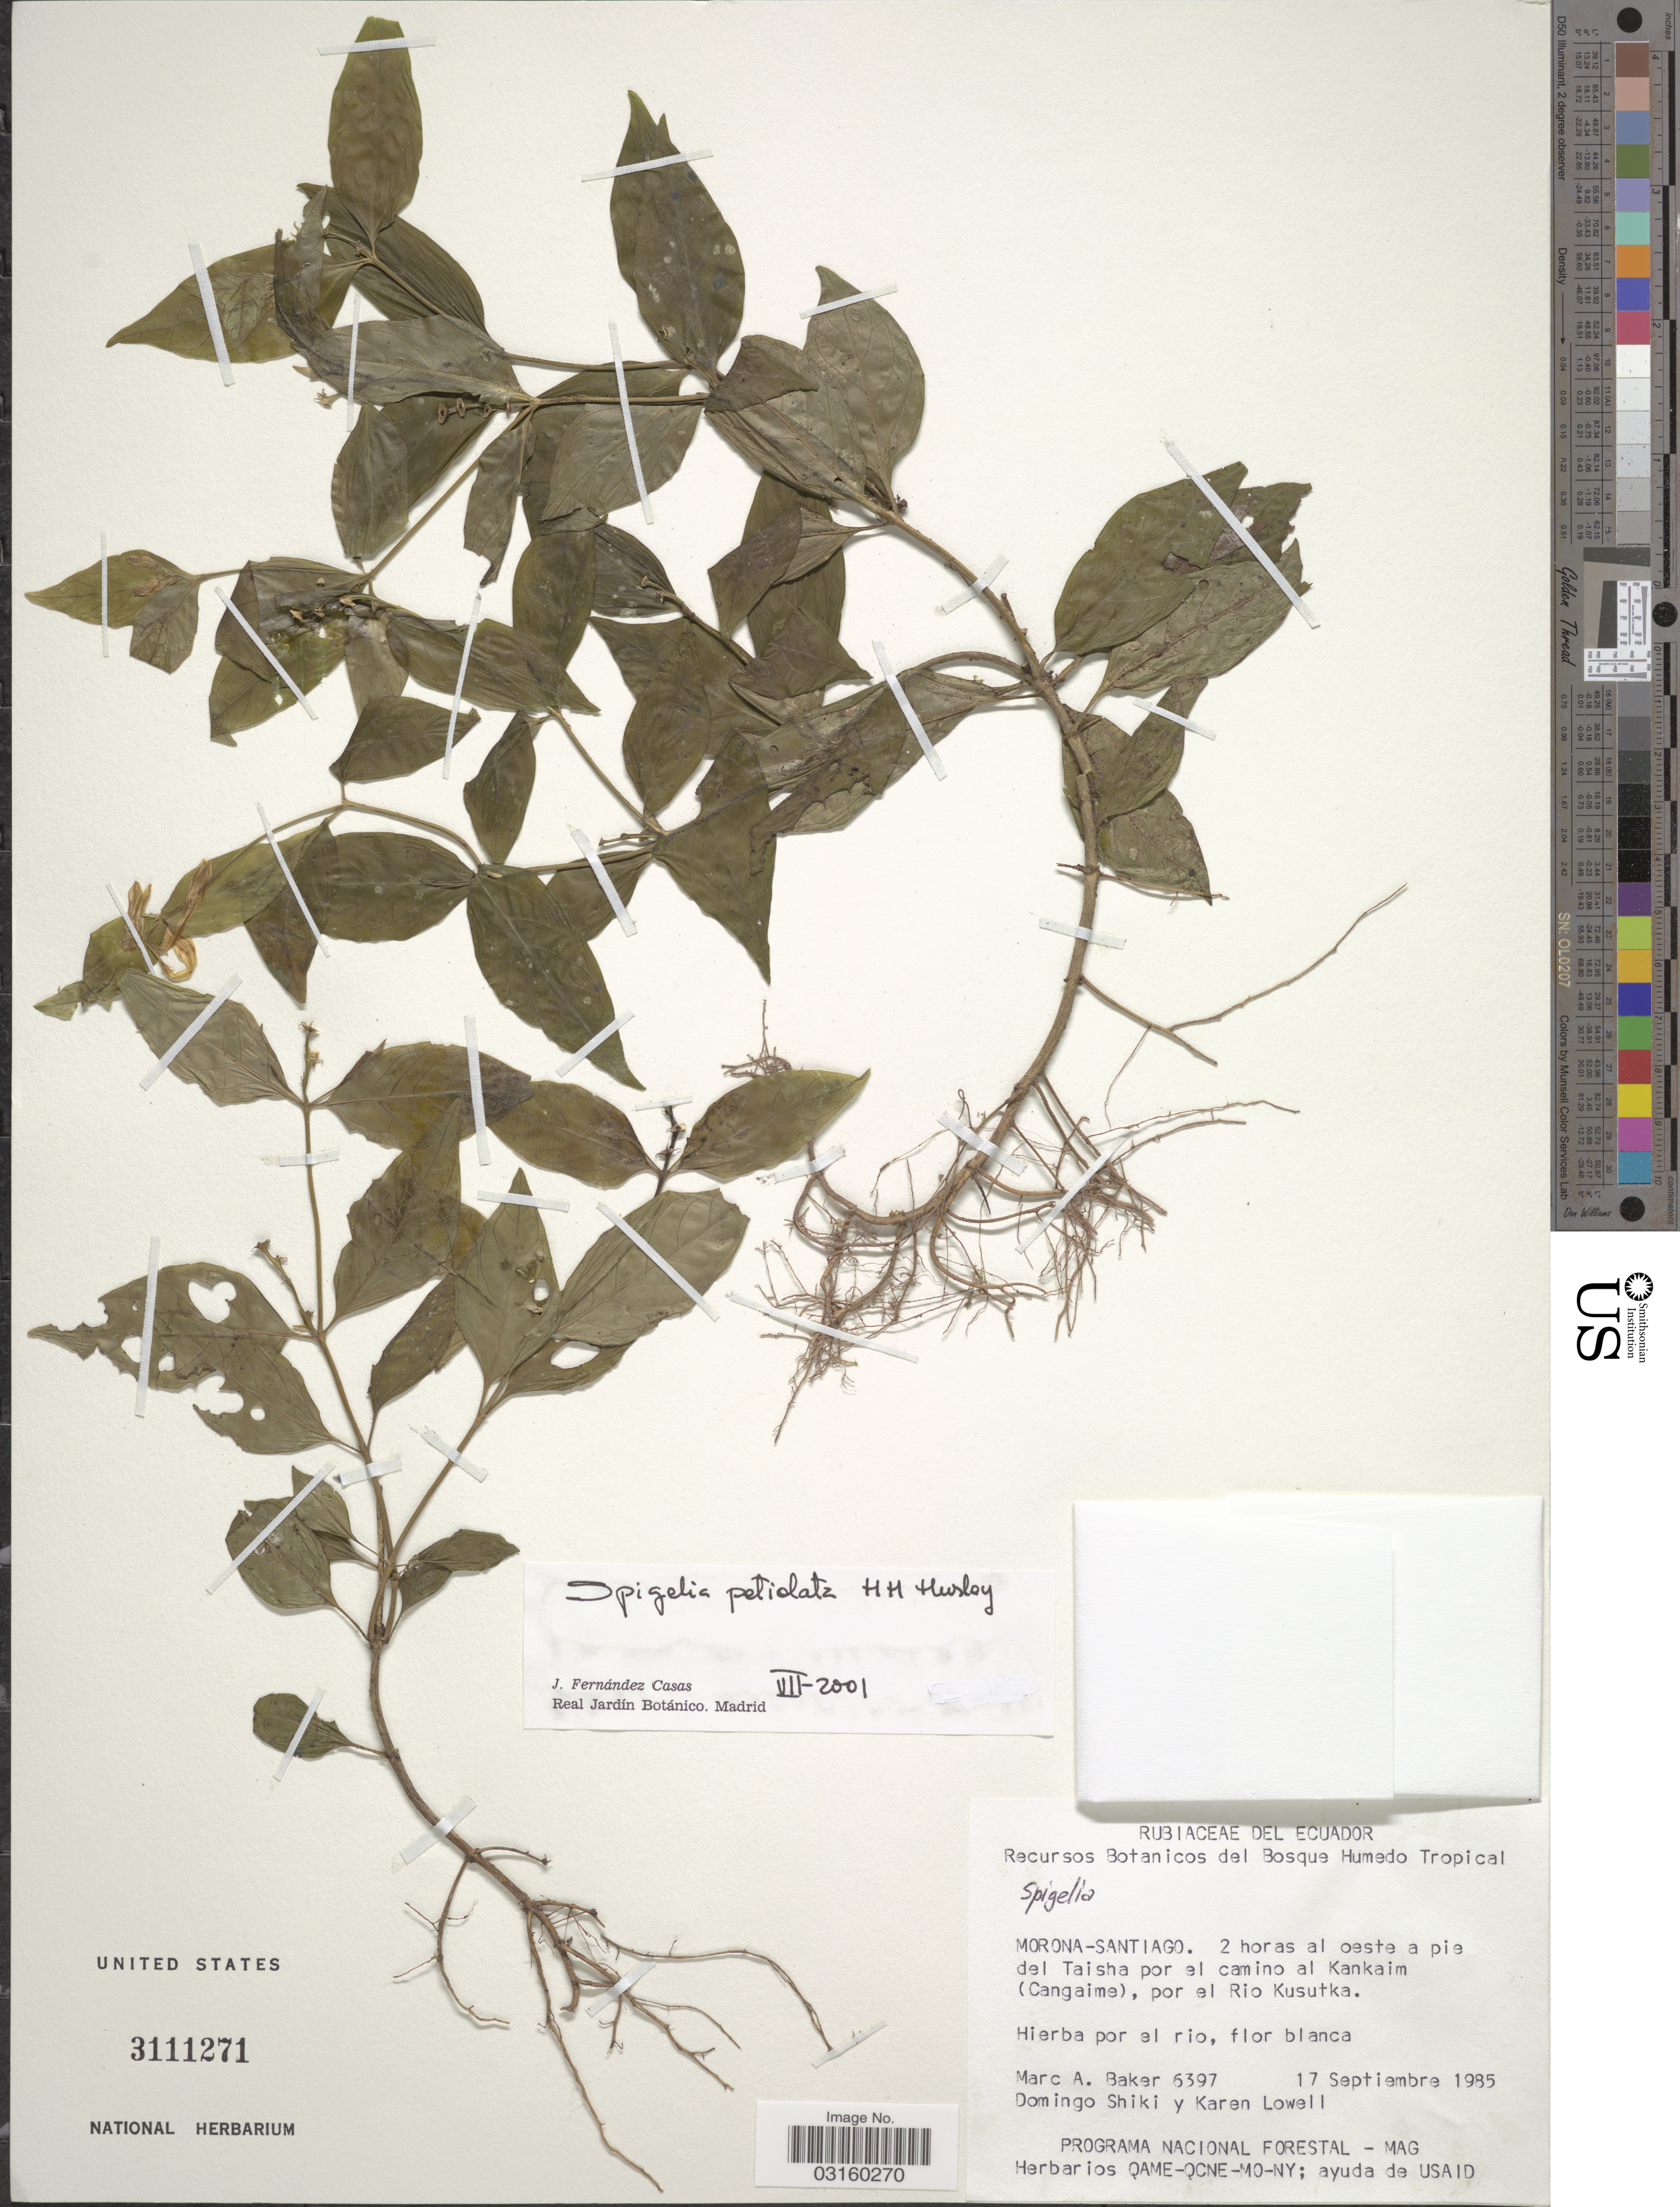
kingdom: Plantae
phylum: Tracheophyta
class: Magnoliopsida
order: Gentianales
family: Loganiaceae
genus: Spigelia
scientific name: Spigelia petiolata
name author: H. Hurley ex Fern. Casas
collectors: M. A. Baker, D. Shiki & K. Lowell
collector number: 6397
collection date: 1985-09-17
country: Ecuador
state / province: Morona-Santiago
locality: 2 horas al oeste a pie del Taisha por el camino al Kankaim (Cangaime), por el Rio Kusutka.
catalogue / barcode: US 3111271